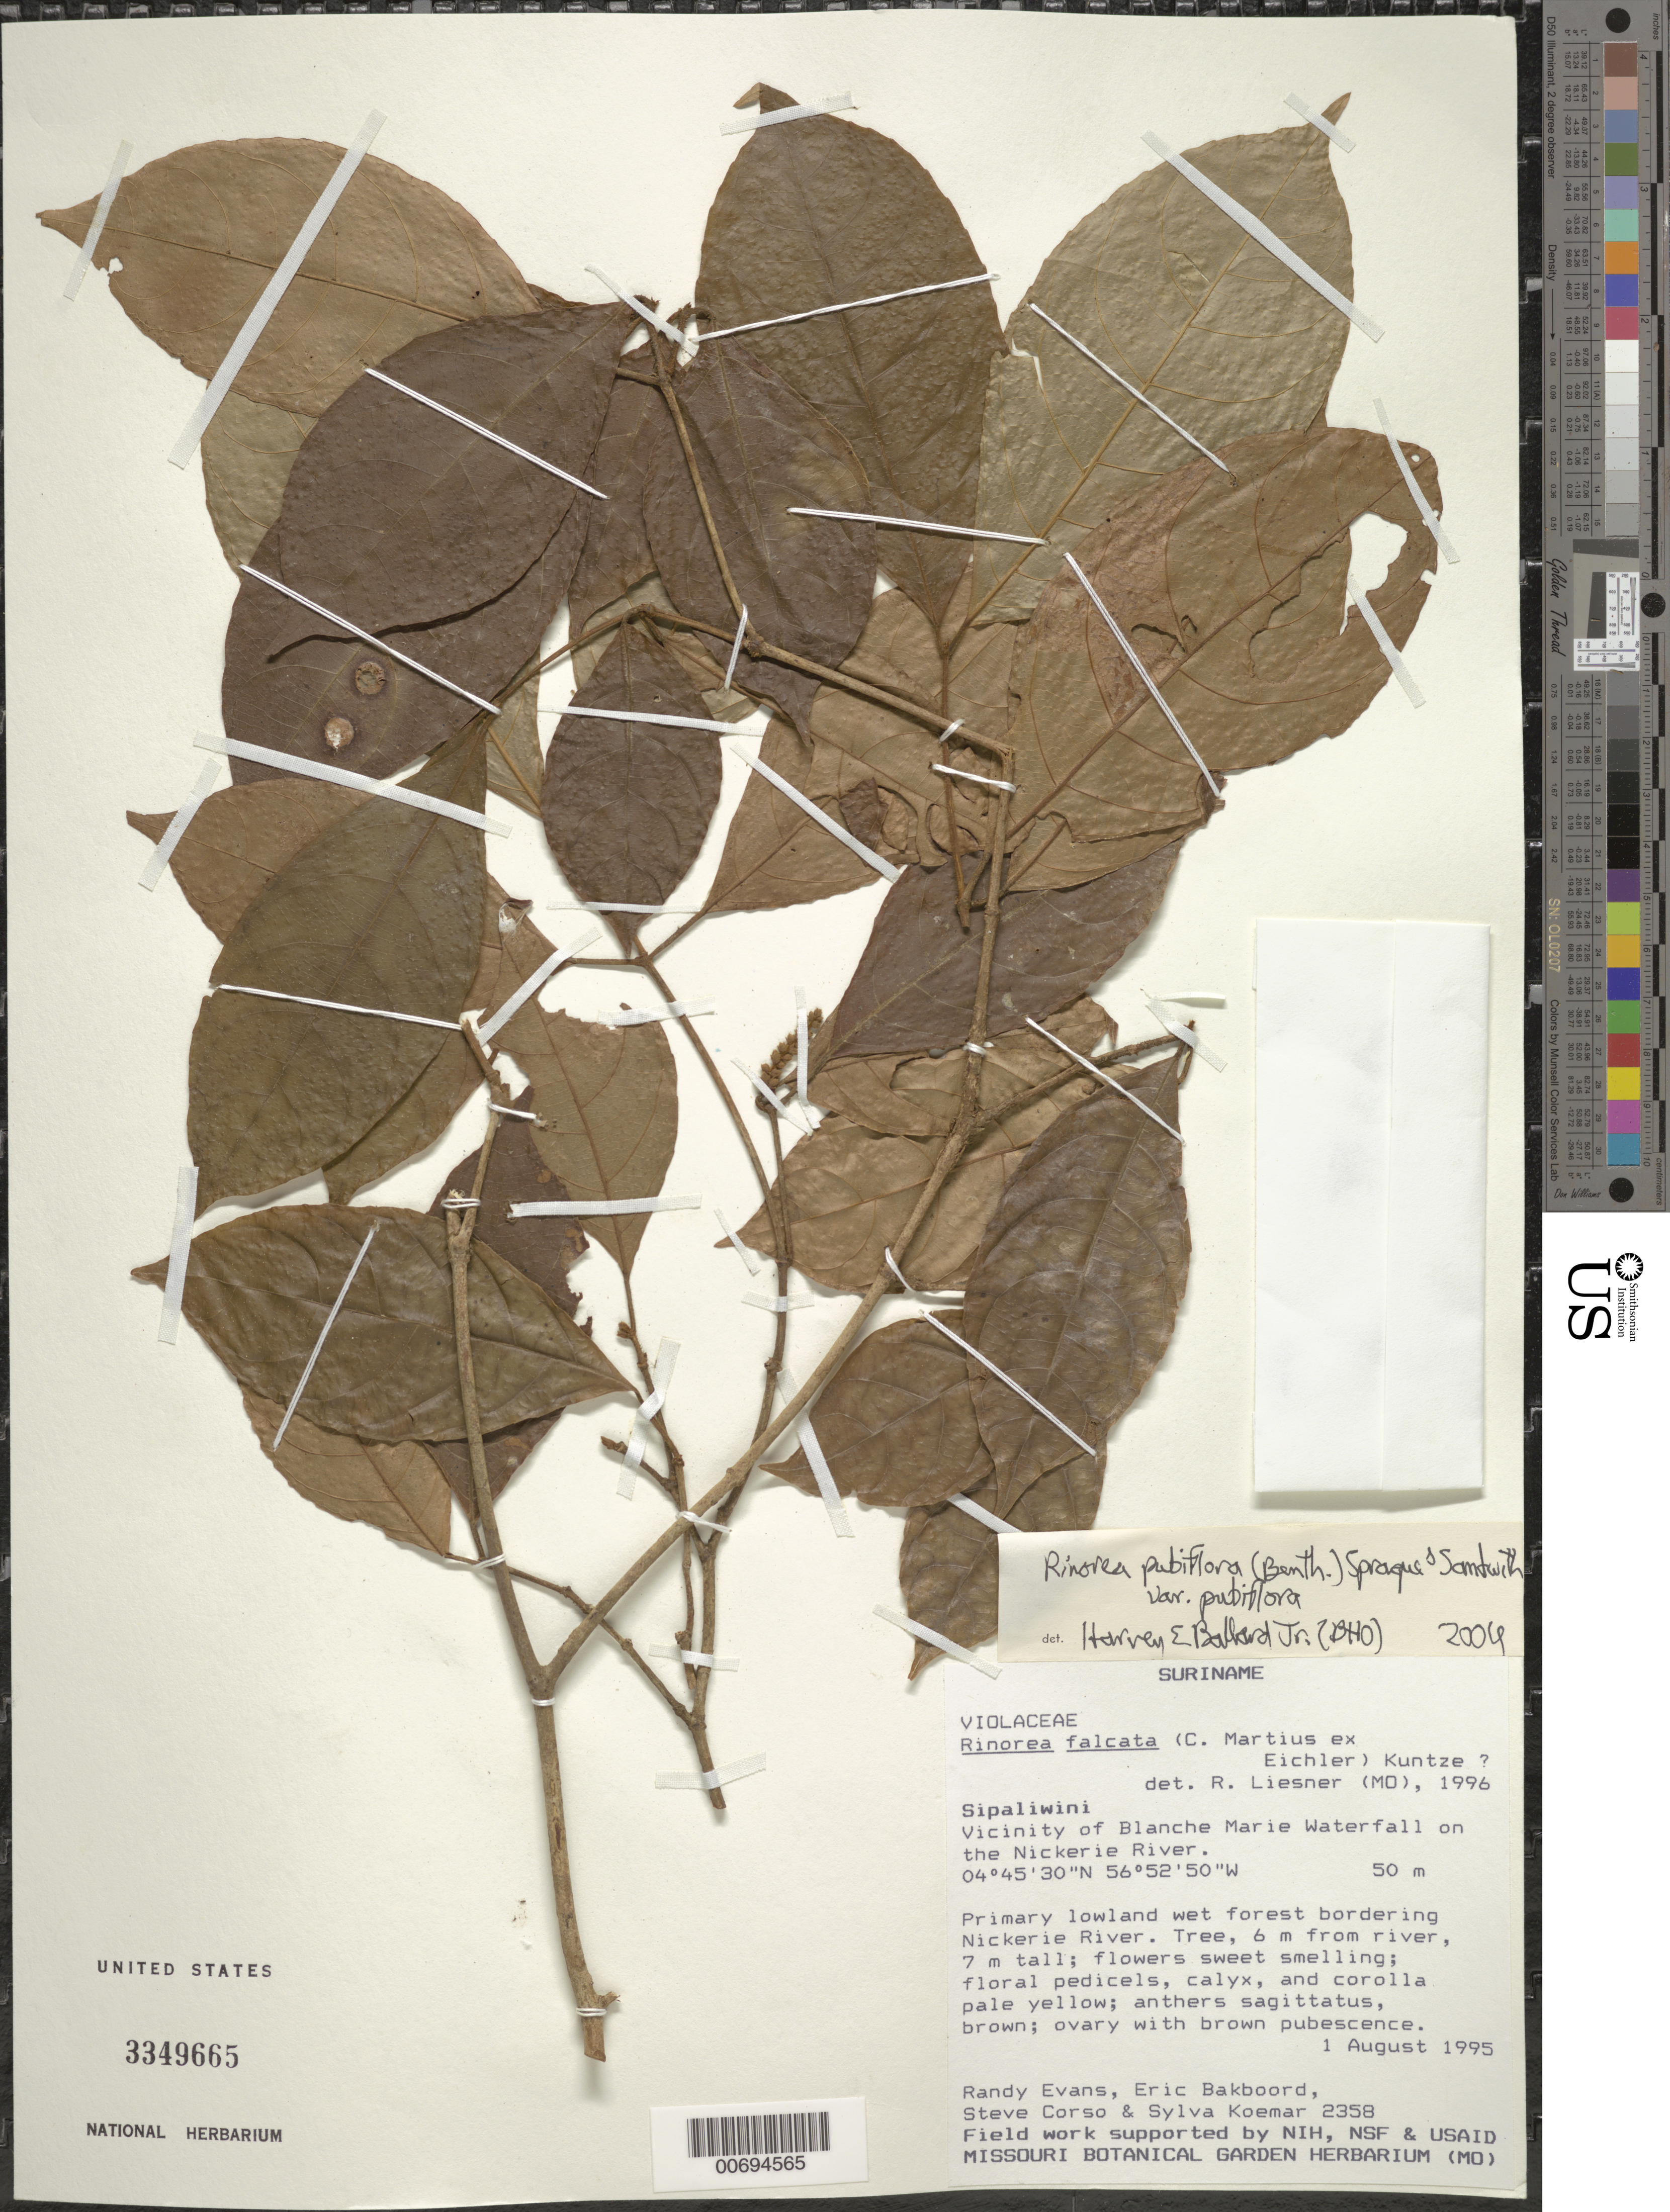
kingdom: Plantae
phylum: Tracheophyta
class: Magnoliopsida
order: Malpighiales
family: Violaceae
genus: Rinorea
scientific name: Rinorea pubiflora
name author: (Benth.) Sprague & Sandwith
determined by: Ballard, Harvey E.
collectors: R. Evans, E. Bakboord, S. Corso & S. Koemar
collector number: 2358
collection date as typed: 1-Aug-95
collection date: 1995-08-01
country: Suriname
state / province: Sipaliwini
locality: Blanche Marie Waterfall, vic., on Nickerie R.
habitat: Primary lowland wet forest along river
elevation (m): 50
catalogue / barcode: US 3349665